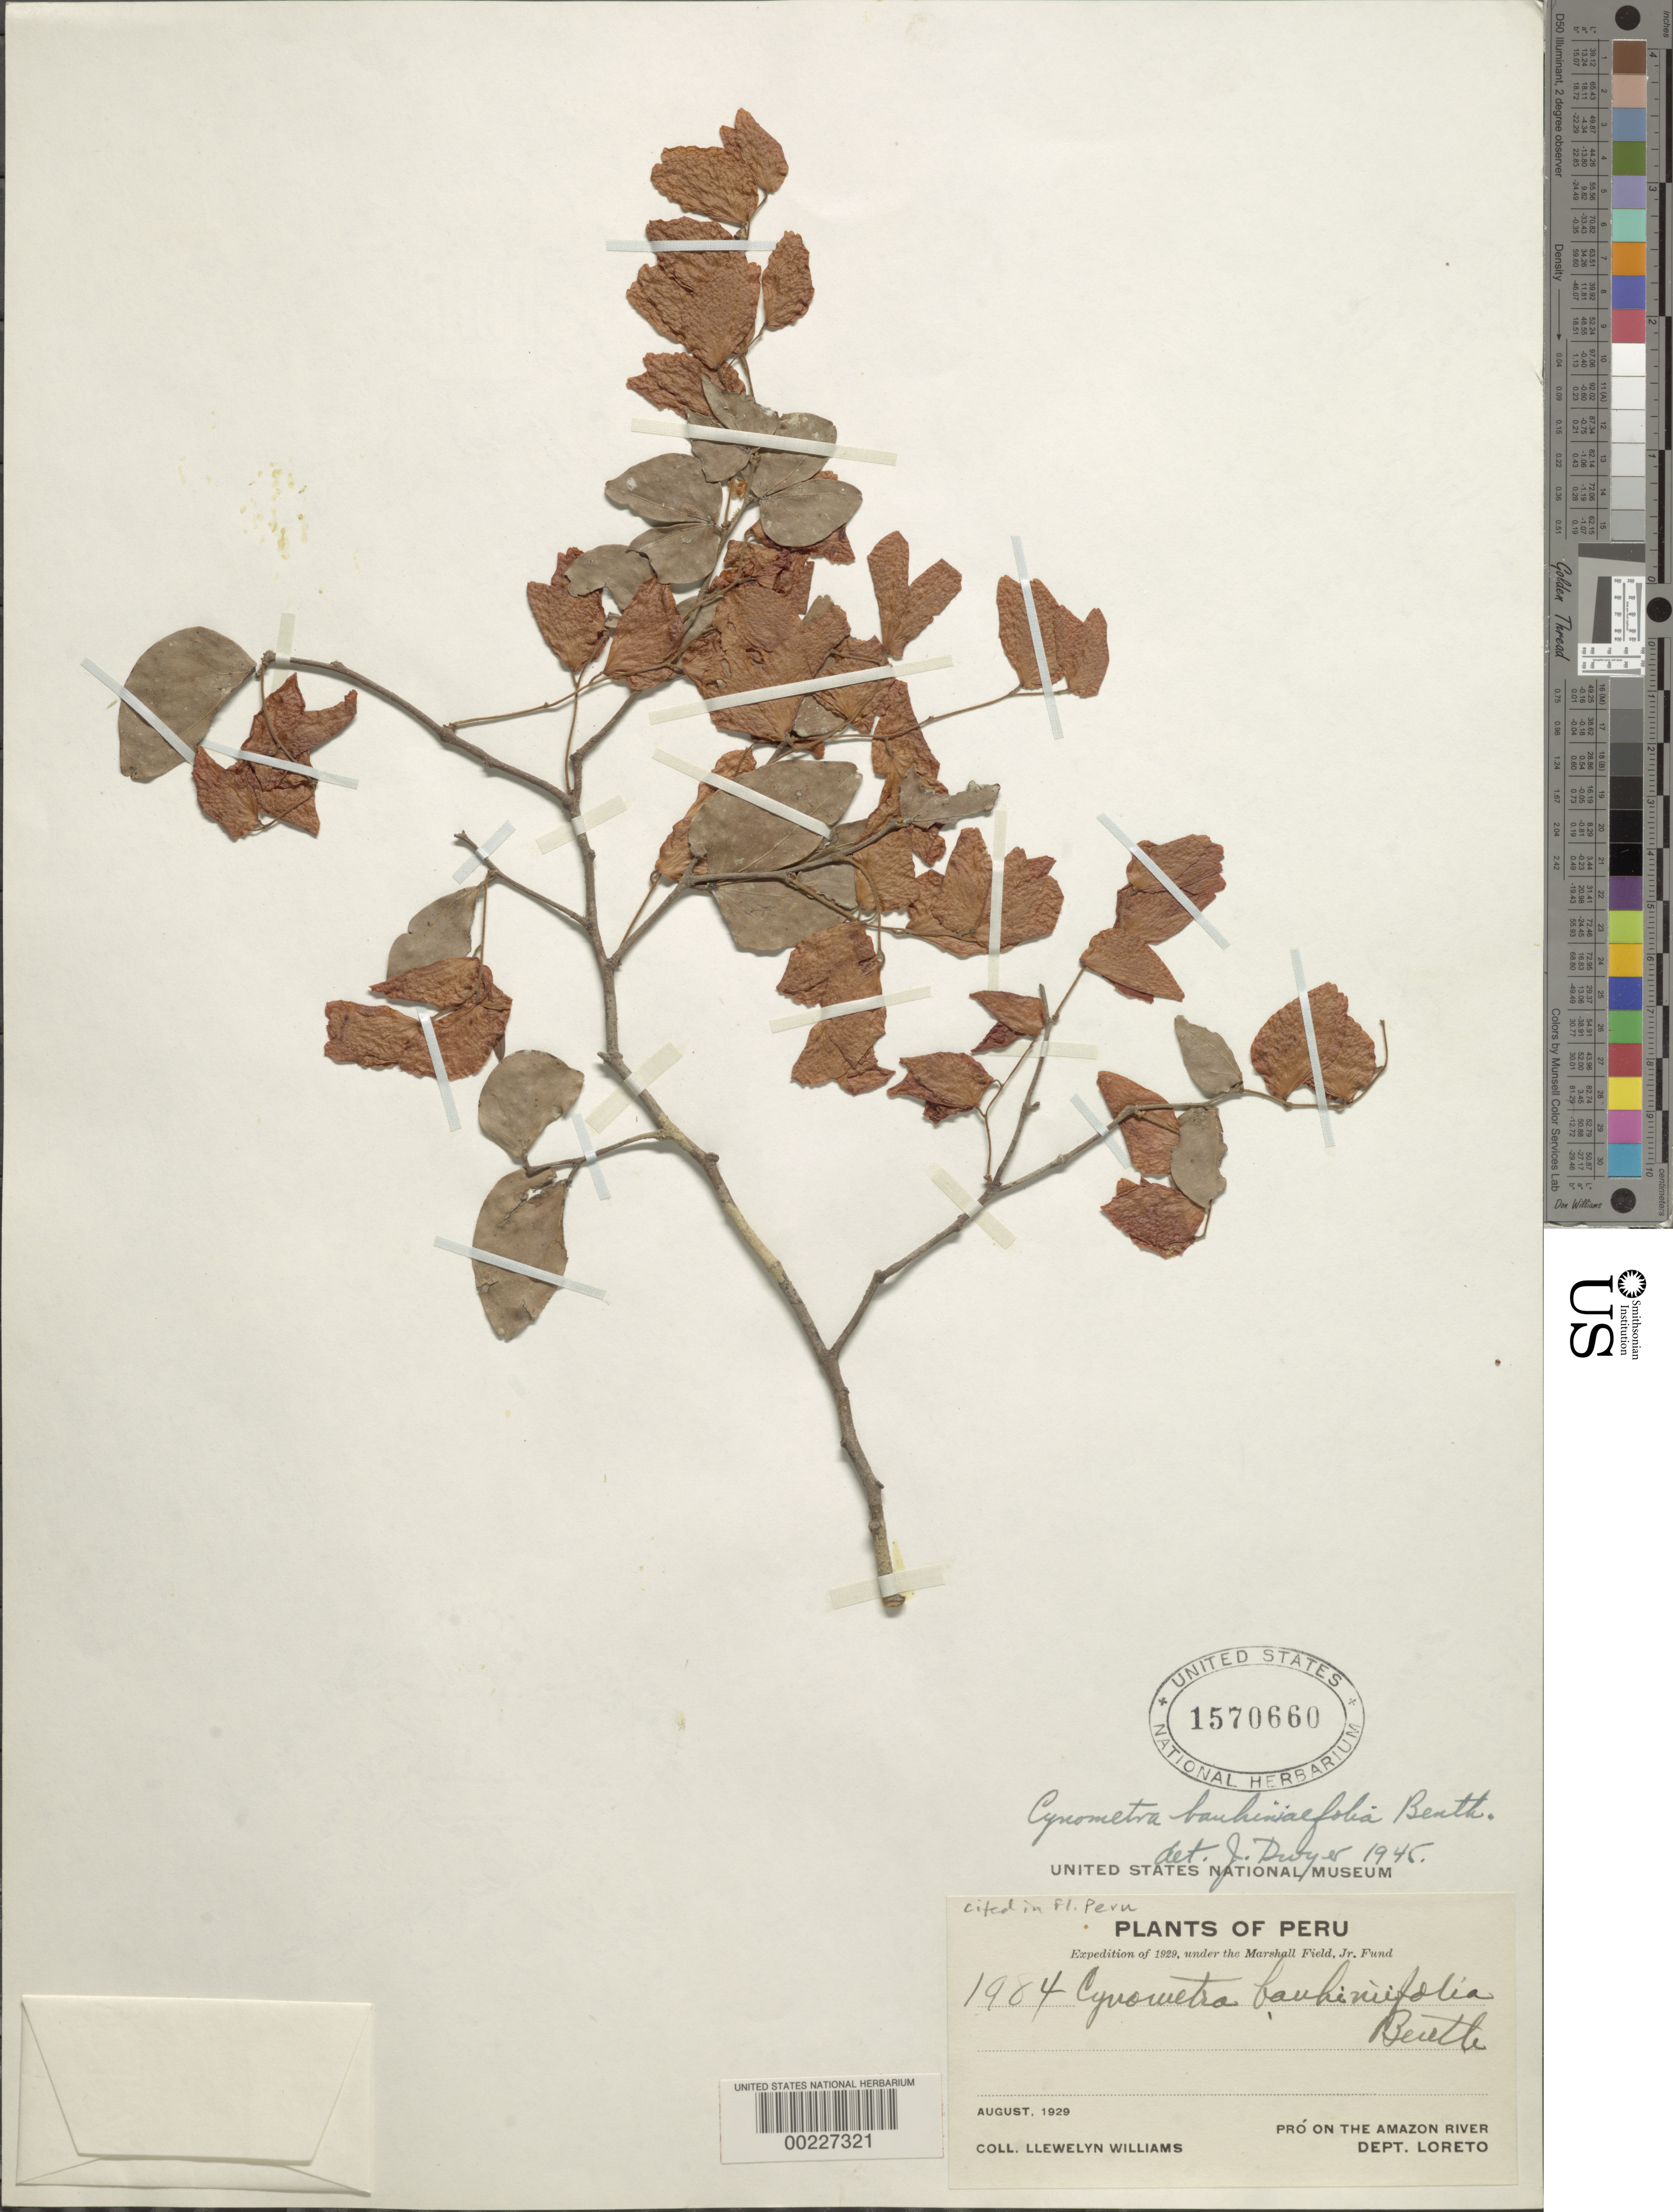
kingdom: Plantae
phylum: Tracheophyta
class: Magnoliopsida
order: Fabales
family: Fabaceae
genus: Cynometra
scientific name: Cynometra bauhiniifolia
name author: Benth.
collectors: Ll. Williams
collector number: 1984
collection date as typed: Aug 1929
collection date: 1929-08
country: Peru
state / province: Loreto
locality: Pro on the amazon river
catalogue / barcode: US 1570660